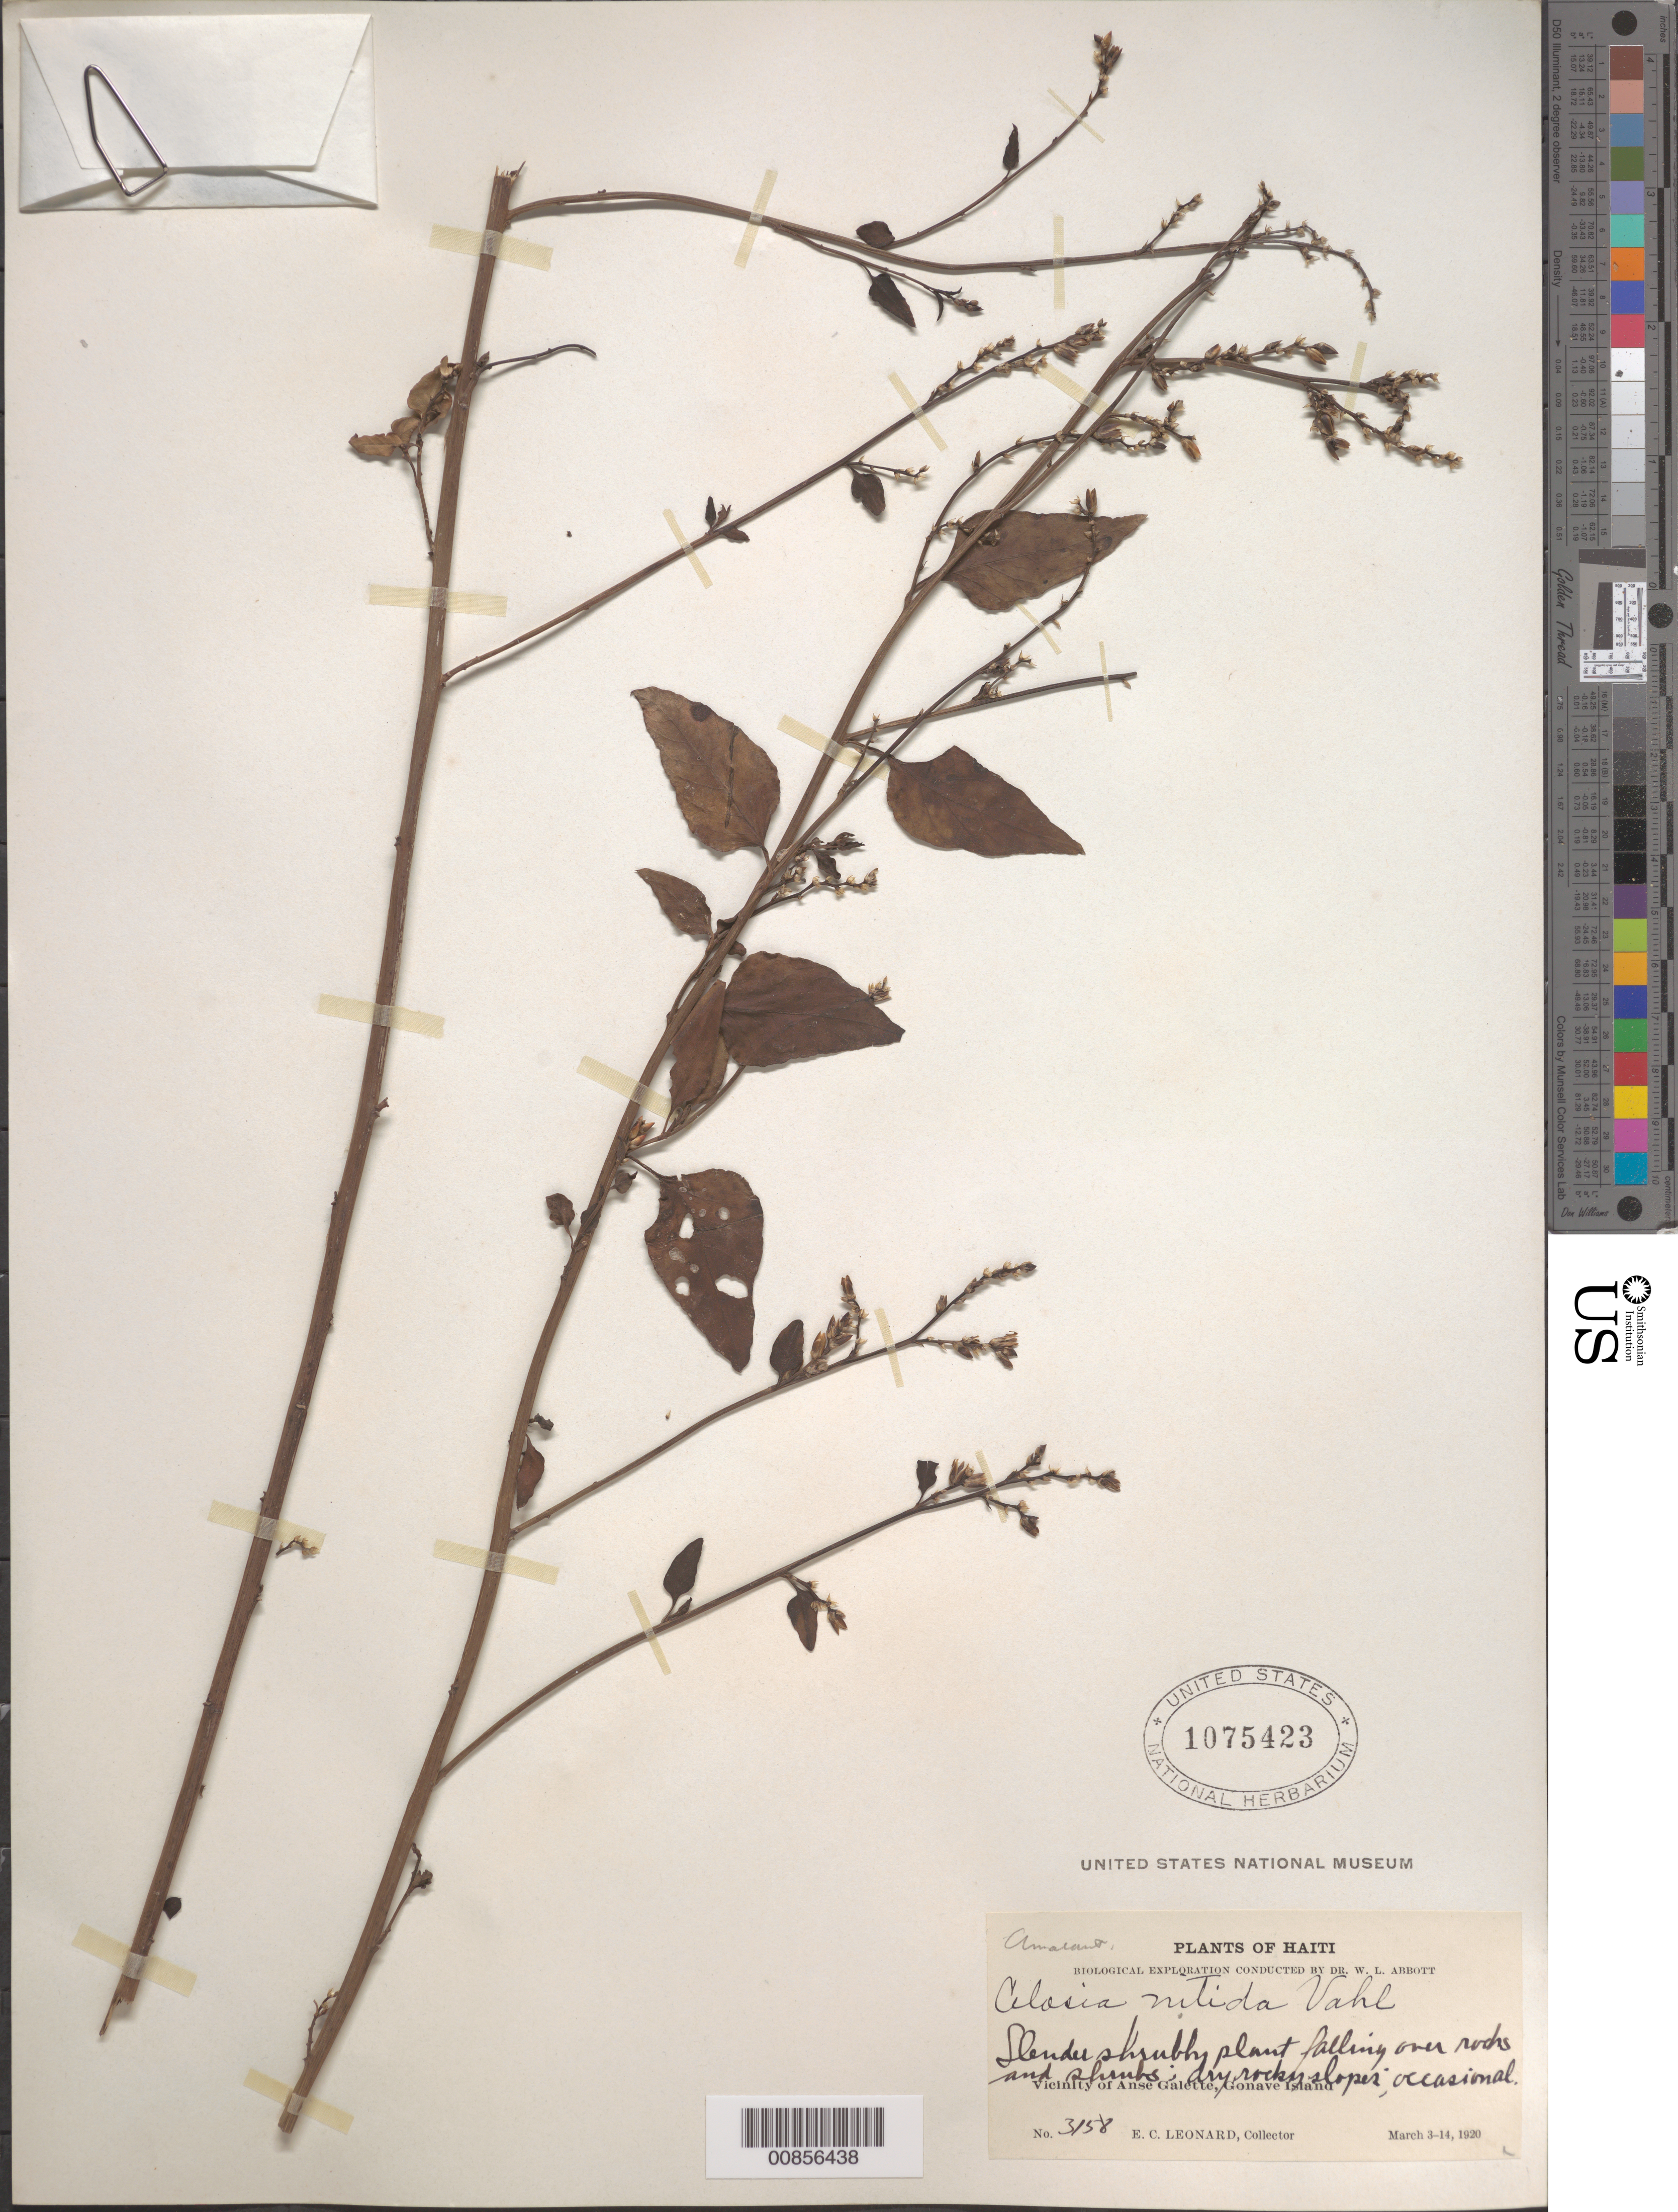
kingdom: Plantae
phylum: Tracheophyta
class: Magnoliopsida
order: Caryophyllales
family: Amaranthaceae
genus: Celosia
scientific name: Celosia nitida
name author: Vahl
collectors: E. C. Leonard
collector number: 3158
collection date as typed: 03 Mar 1920 to 14 Mar 1920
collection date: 1920-03-03/1920-03-14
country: Haiti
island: Gonave I.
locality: Vicinity of Anse Galette, Gonave Island.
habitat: Falling over rocks and shrubs. Dry rocky slopes.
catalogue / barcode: US 1075423